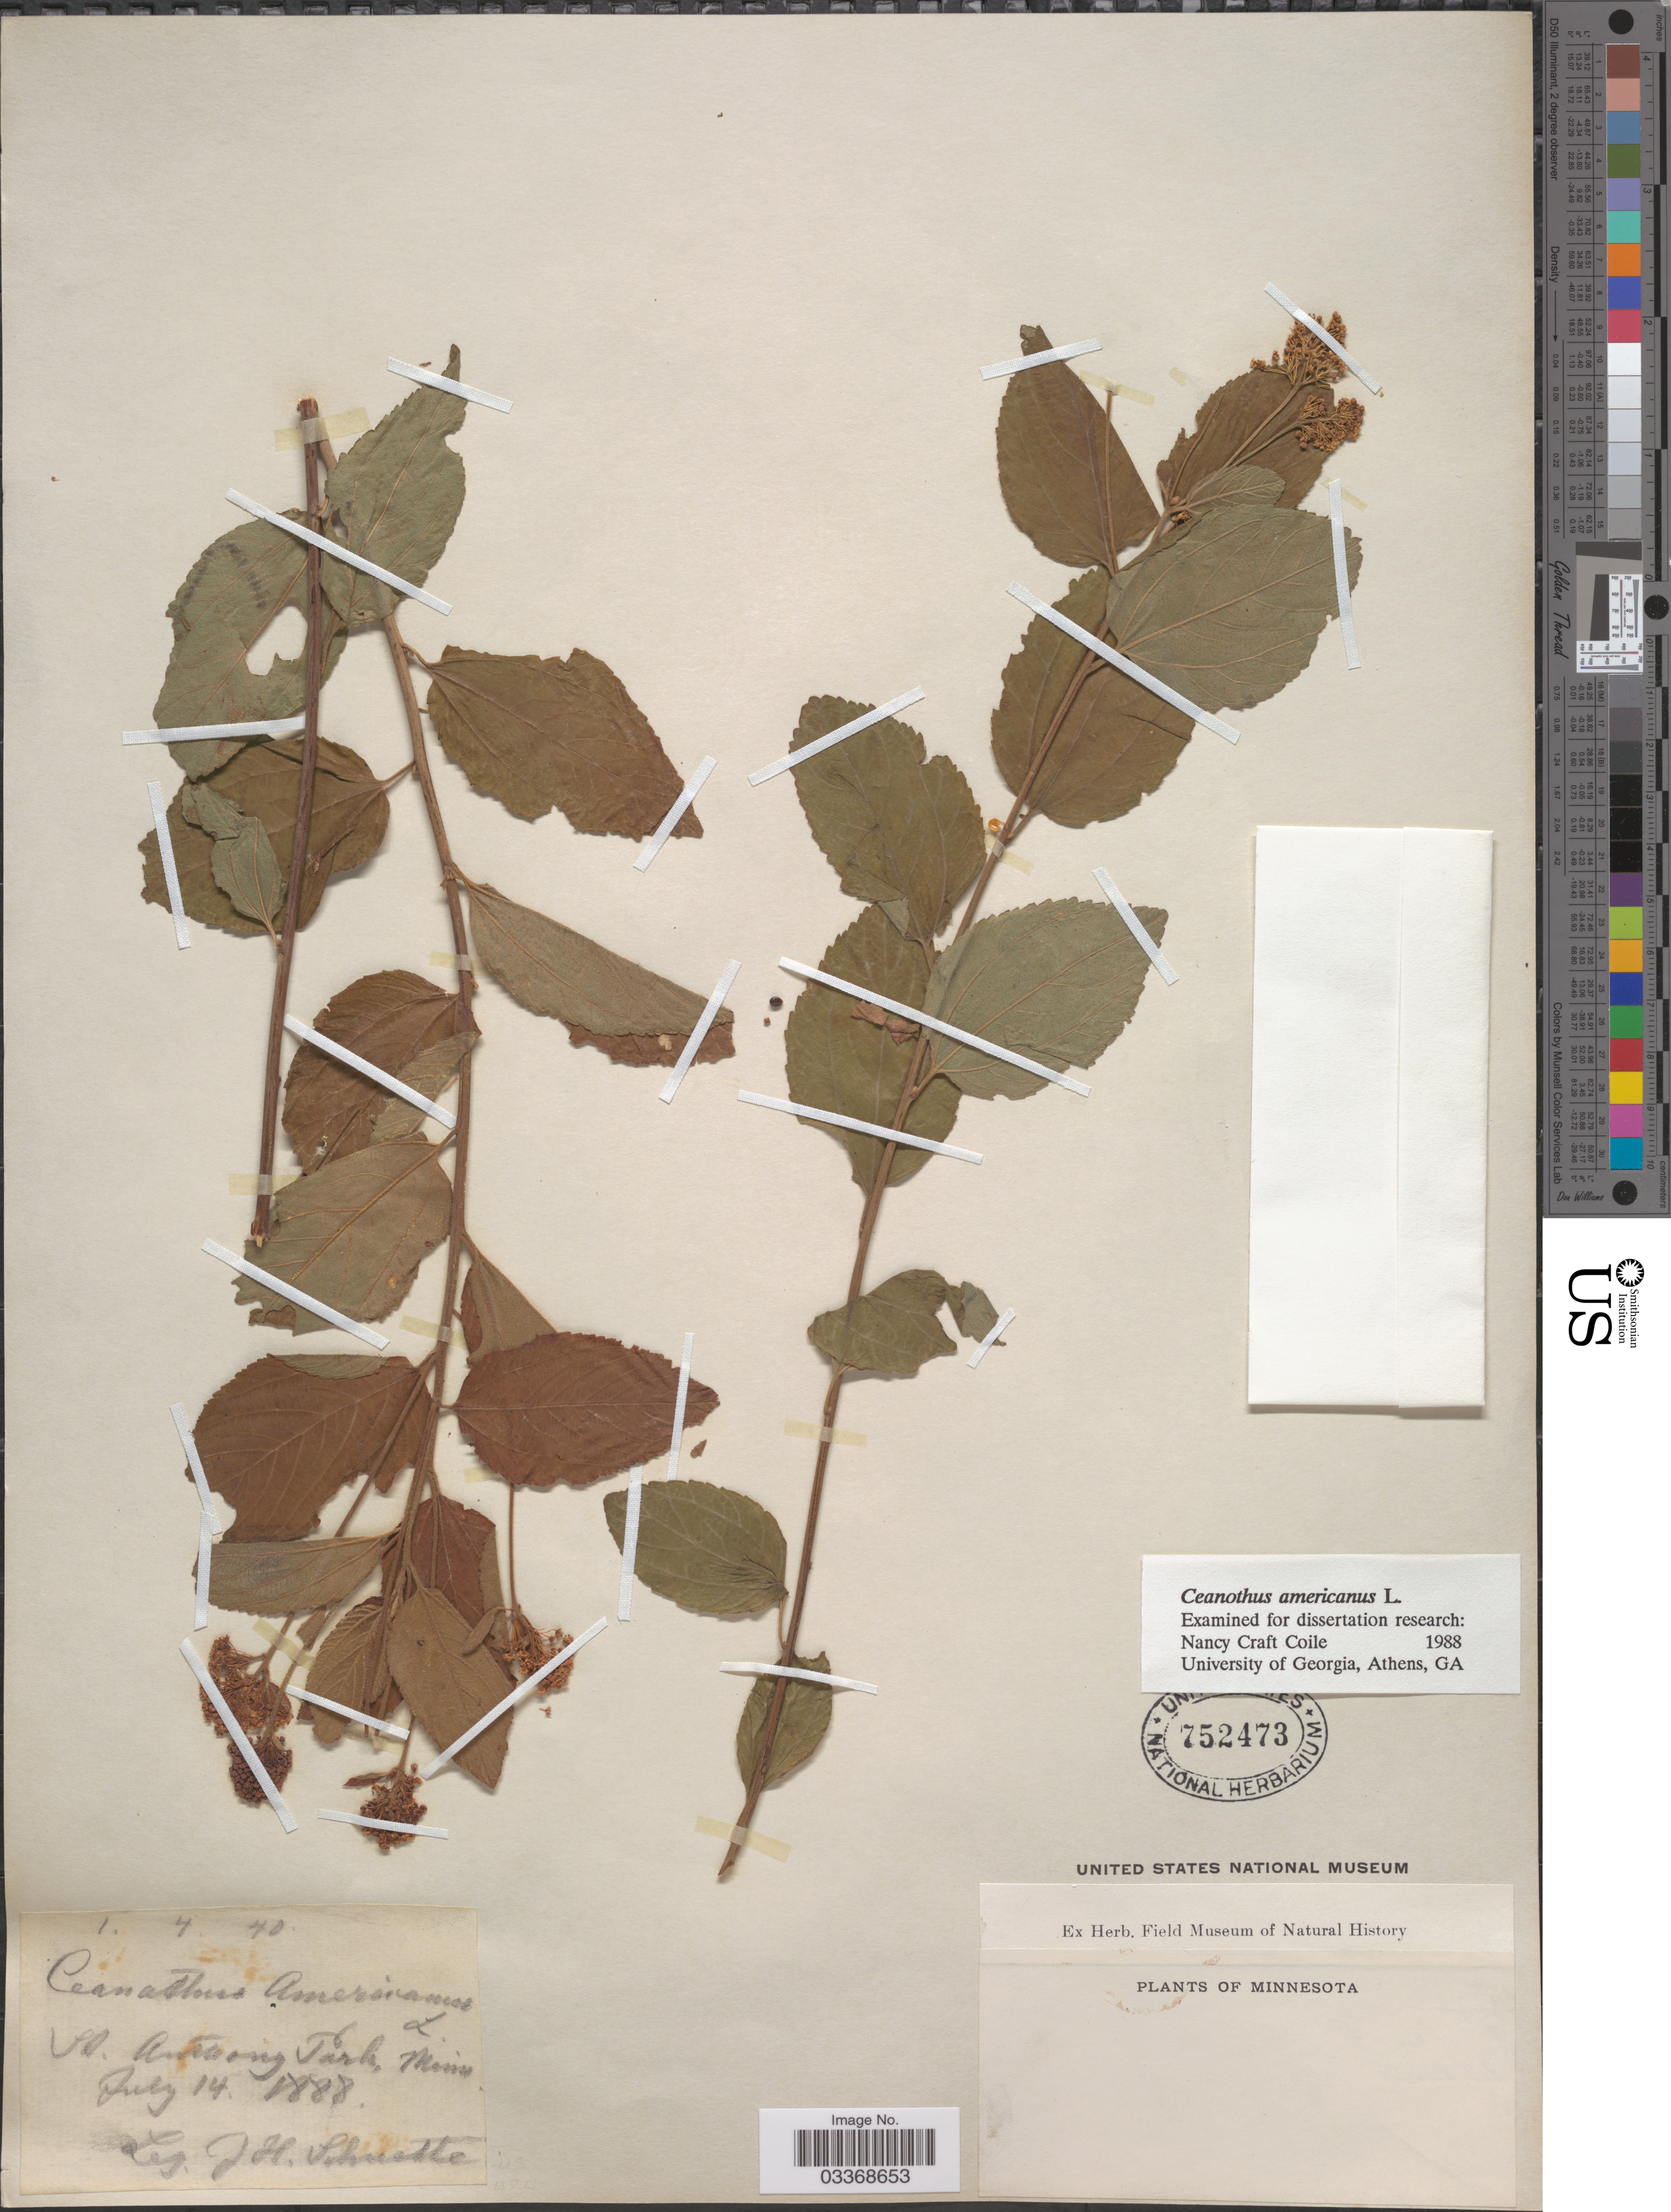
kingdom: Plantae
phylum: Tracheophyta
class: Magnoliopsida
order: Rosales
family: Rhamnaceae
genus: Ceanothus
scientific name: Ceanothus americanus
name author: L.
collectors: J. H. Schuette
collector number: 50*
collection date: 1888-07-14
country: United States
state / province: Minnesota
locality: Anthony Park.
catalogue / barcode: US 752473